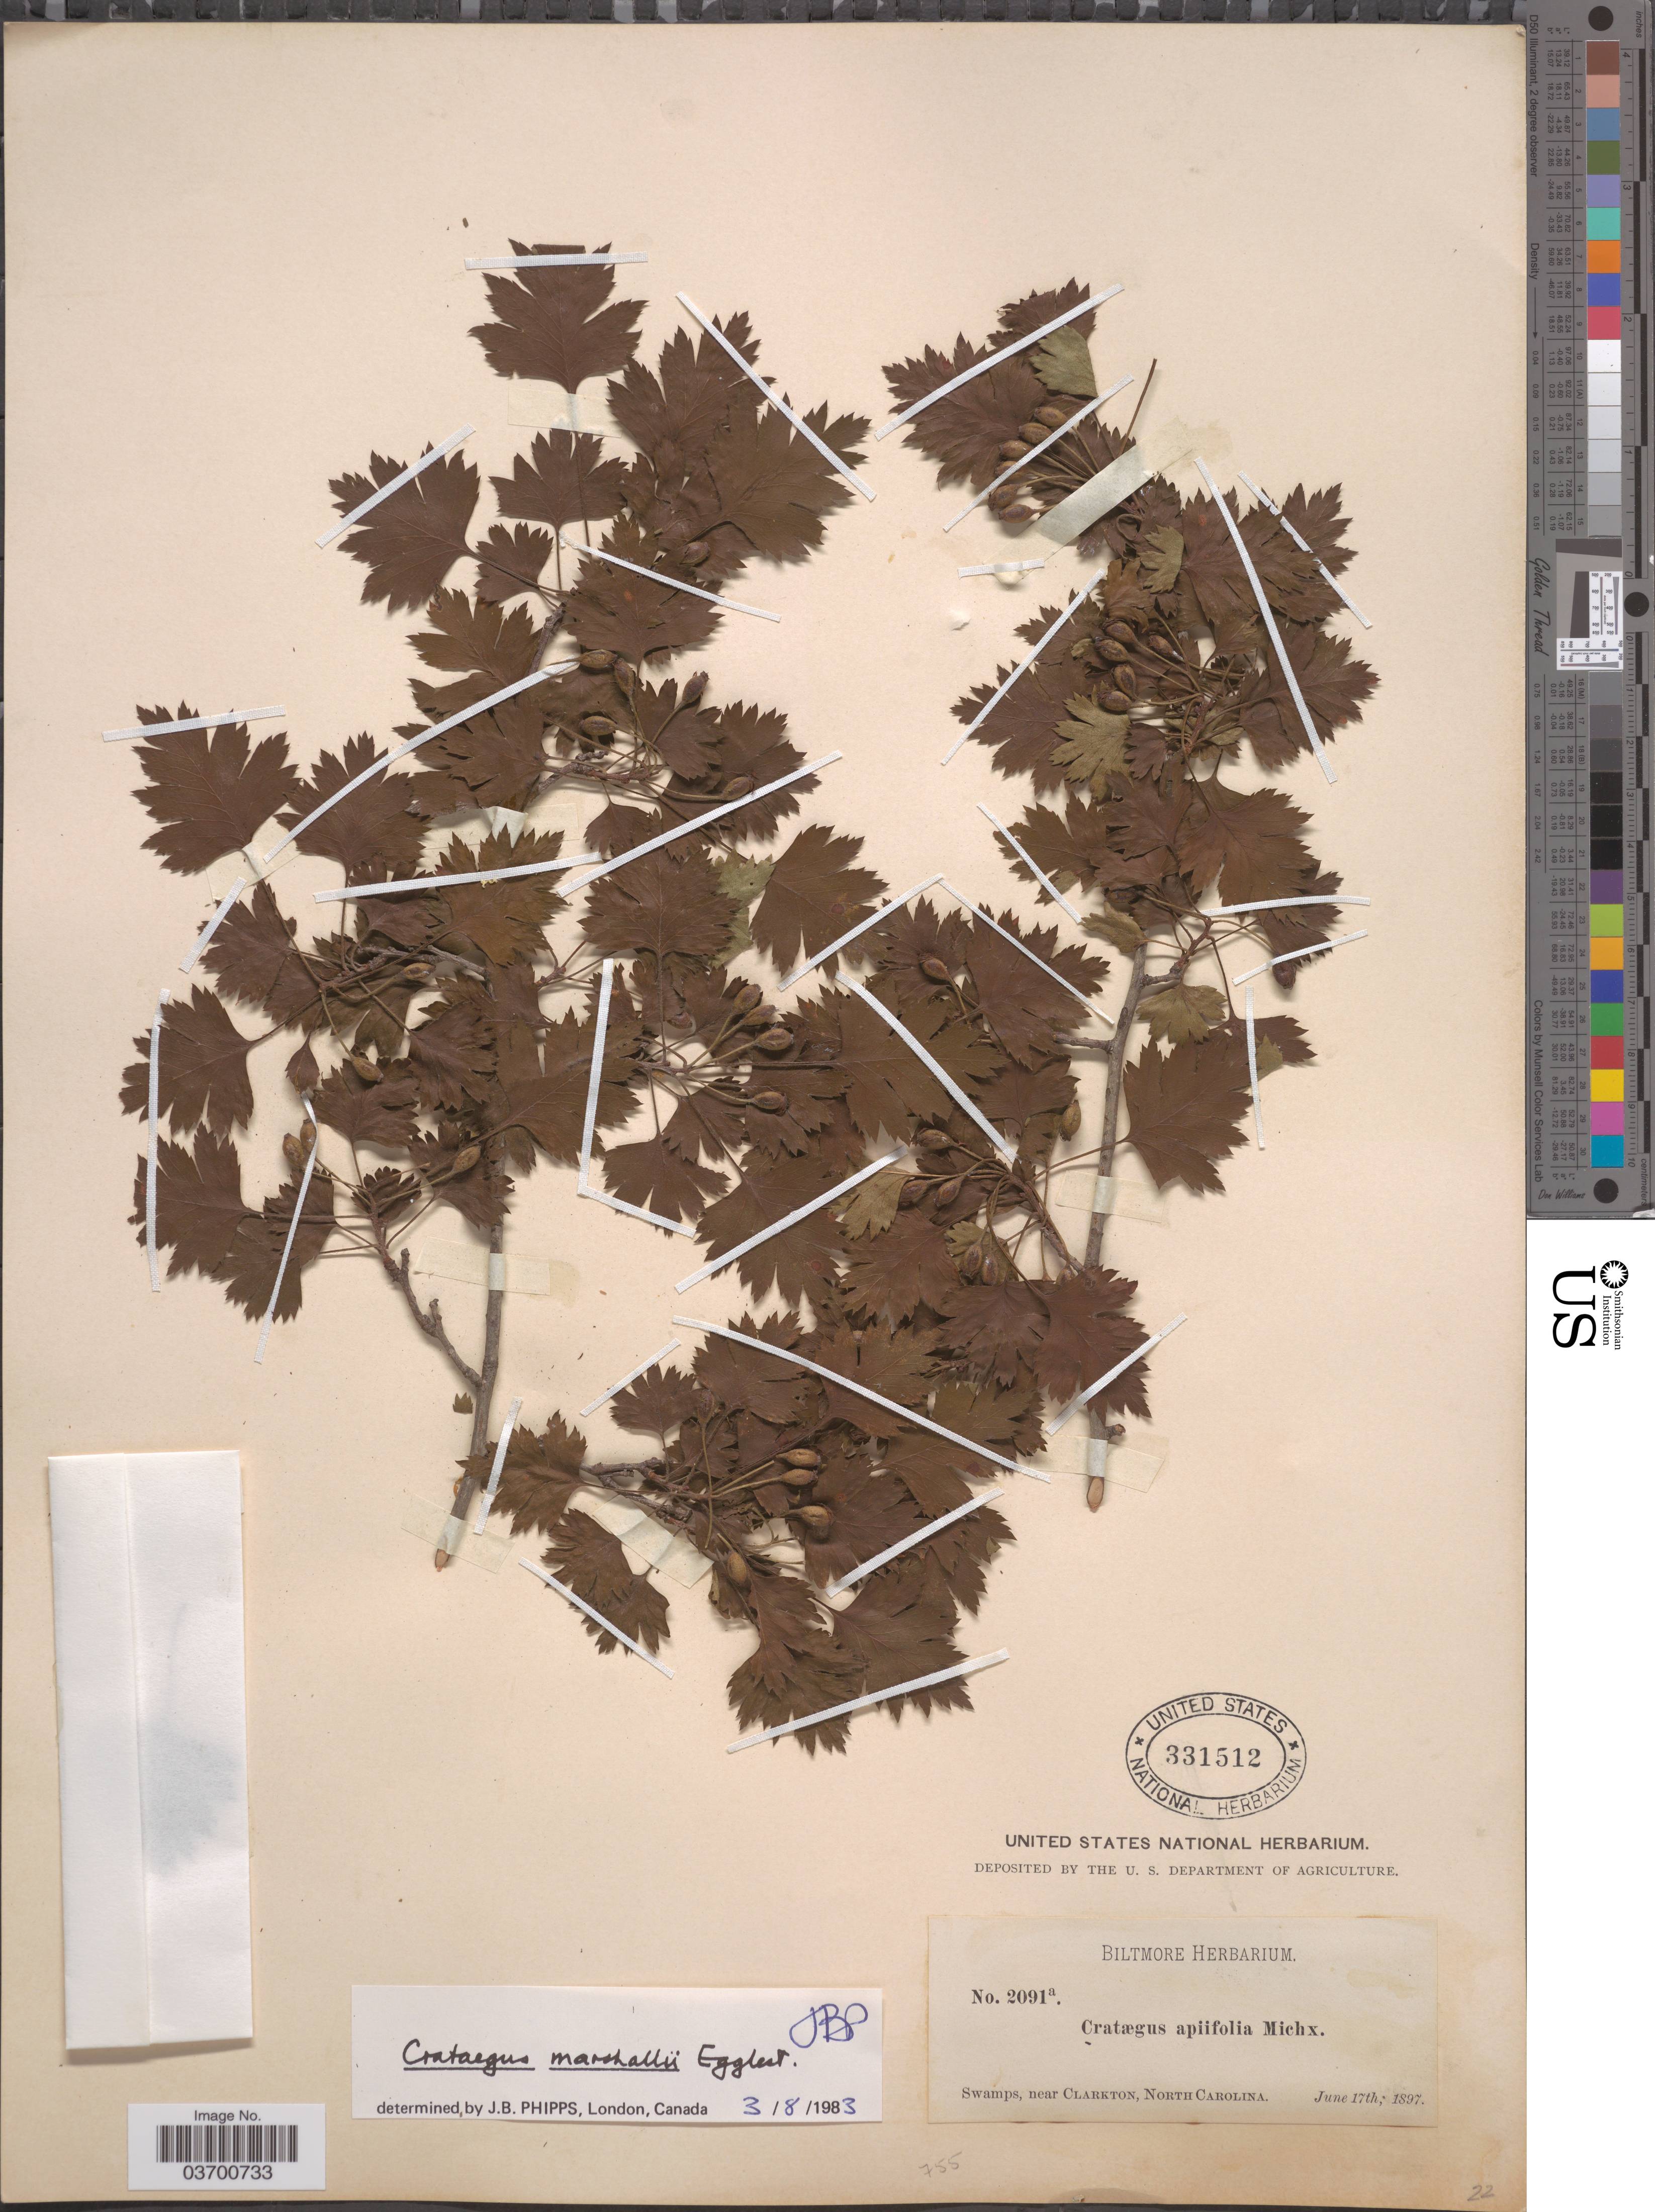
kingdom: Plantae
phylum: Tracheophyta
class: Magnoliopsida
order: Rosales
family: Rosaceae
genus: Crataegus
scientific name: Crataegus marshallii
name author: Eggl.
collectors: ex herb. Biltmore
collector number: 2091a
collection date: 1897-06-17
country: United States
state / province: North Carolina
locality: Swamps, near Clarkton.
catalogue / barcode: US 331512